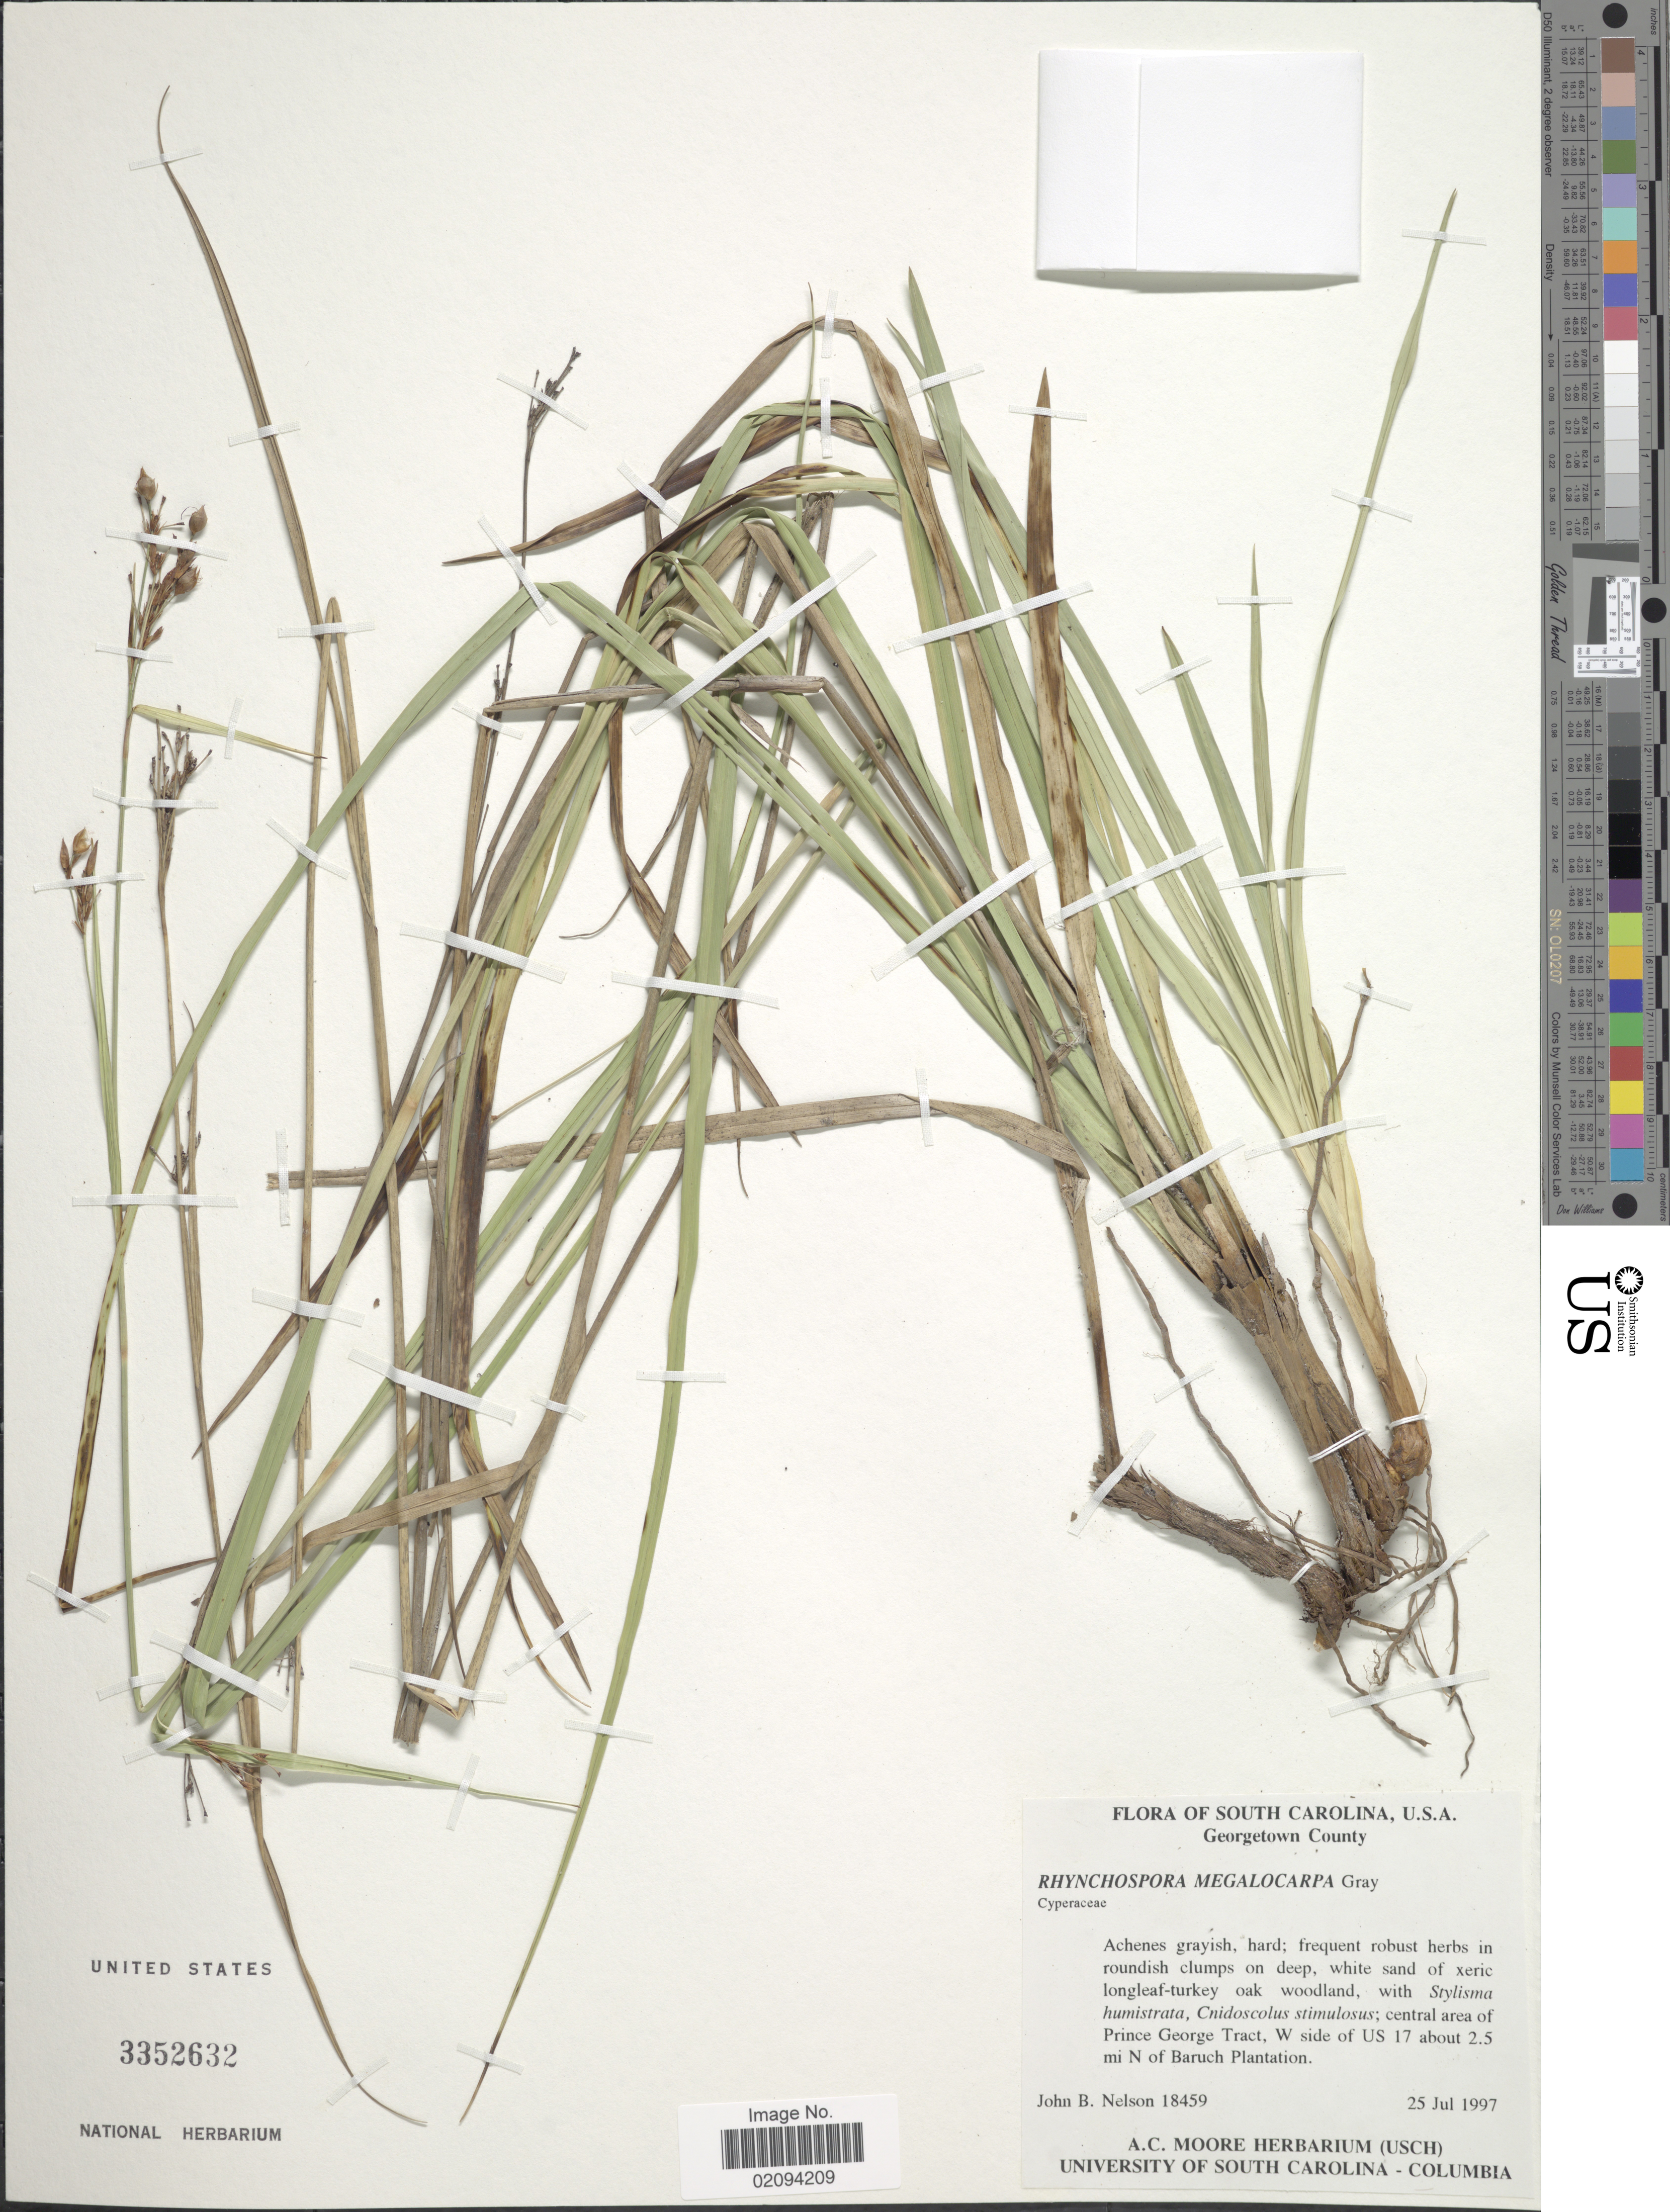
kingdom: Plantae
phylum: Tracheophyta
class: Liliopsida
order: Poales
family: Cyperaceae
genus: Rhynchospora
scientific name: Rhynchospora megalocarpa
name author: A. Gray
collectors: J. Nelson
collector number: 18459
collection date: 1997-07-25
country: United States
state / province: South Carolina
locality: Georgetown County. Central area of Prince George Tract, W side of US 17 about 2.5 mi N of Baruch Plantation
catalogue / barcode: US 3352632